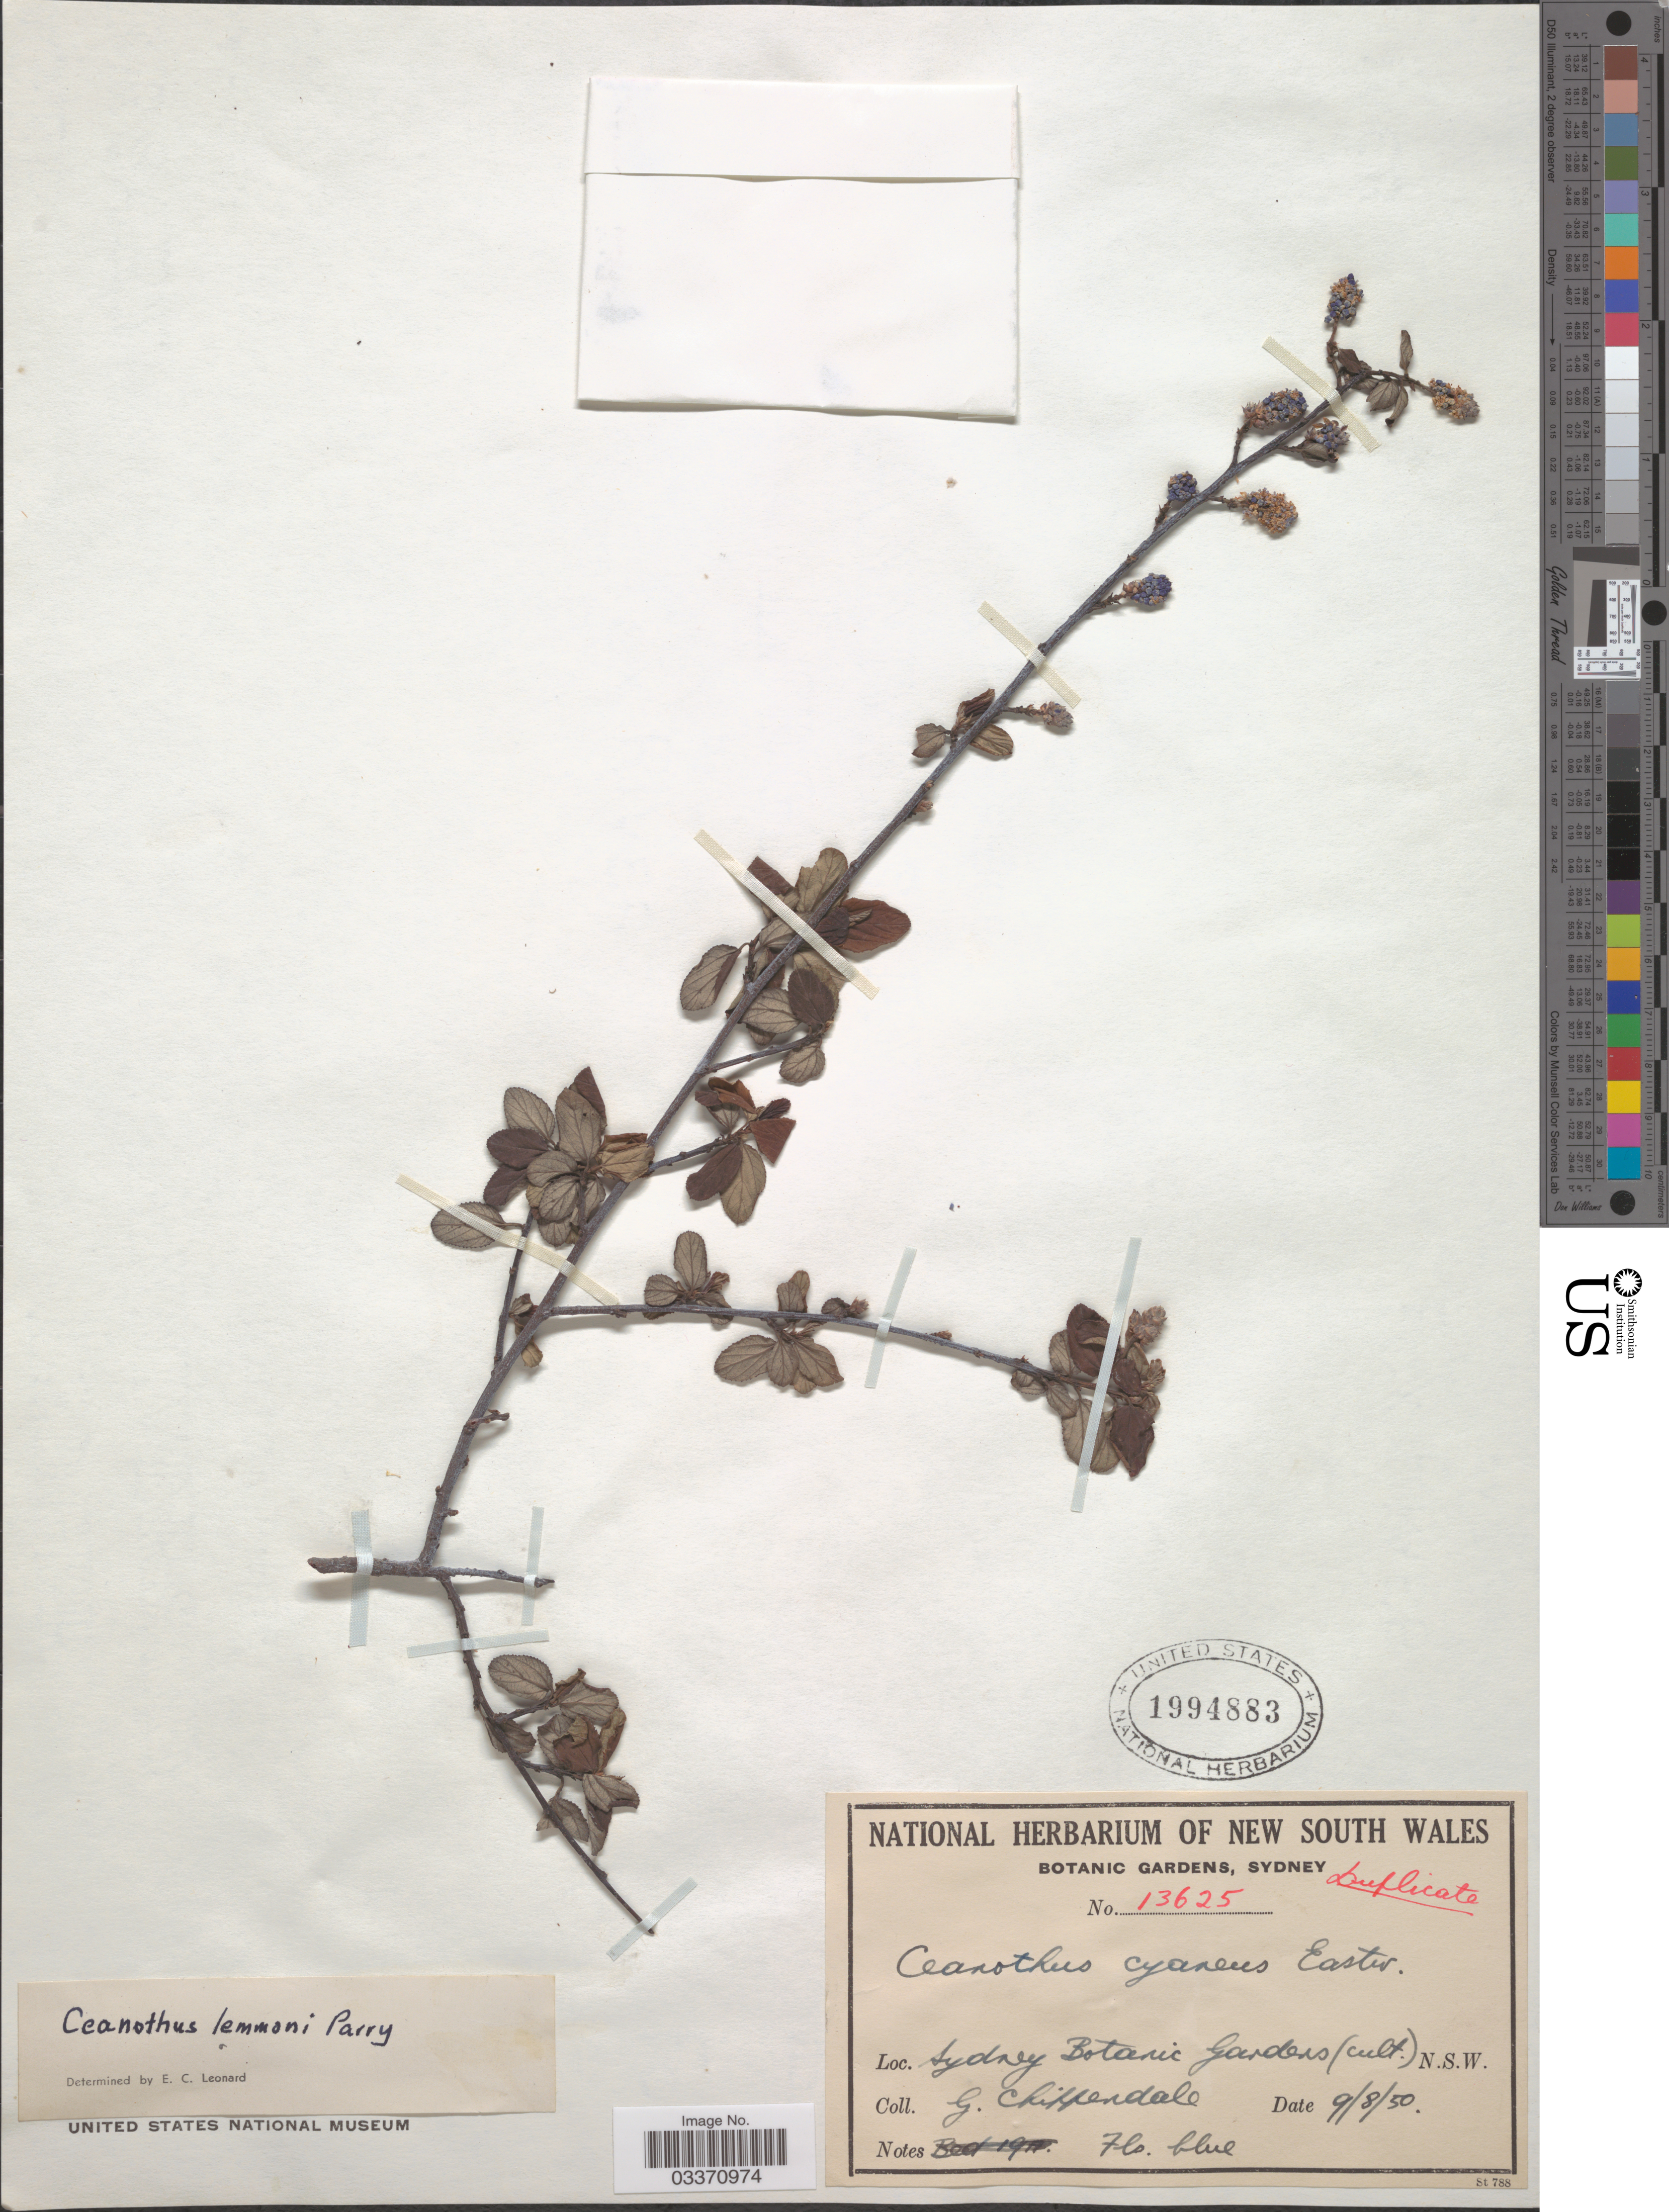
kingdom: Plantae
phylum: Tracheophyta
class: Magnoliopsida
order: Rosales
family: Rhamnaceae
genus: Ceanothus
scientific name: Ceanothus lemmonii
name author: Parry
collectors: G. Chippendale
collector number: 13625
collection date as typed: Transcribed d/m/y: 9/8/50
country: Australia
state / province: New South Wales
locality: Sydney Botanic Gardens.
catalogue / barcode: US 1994883